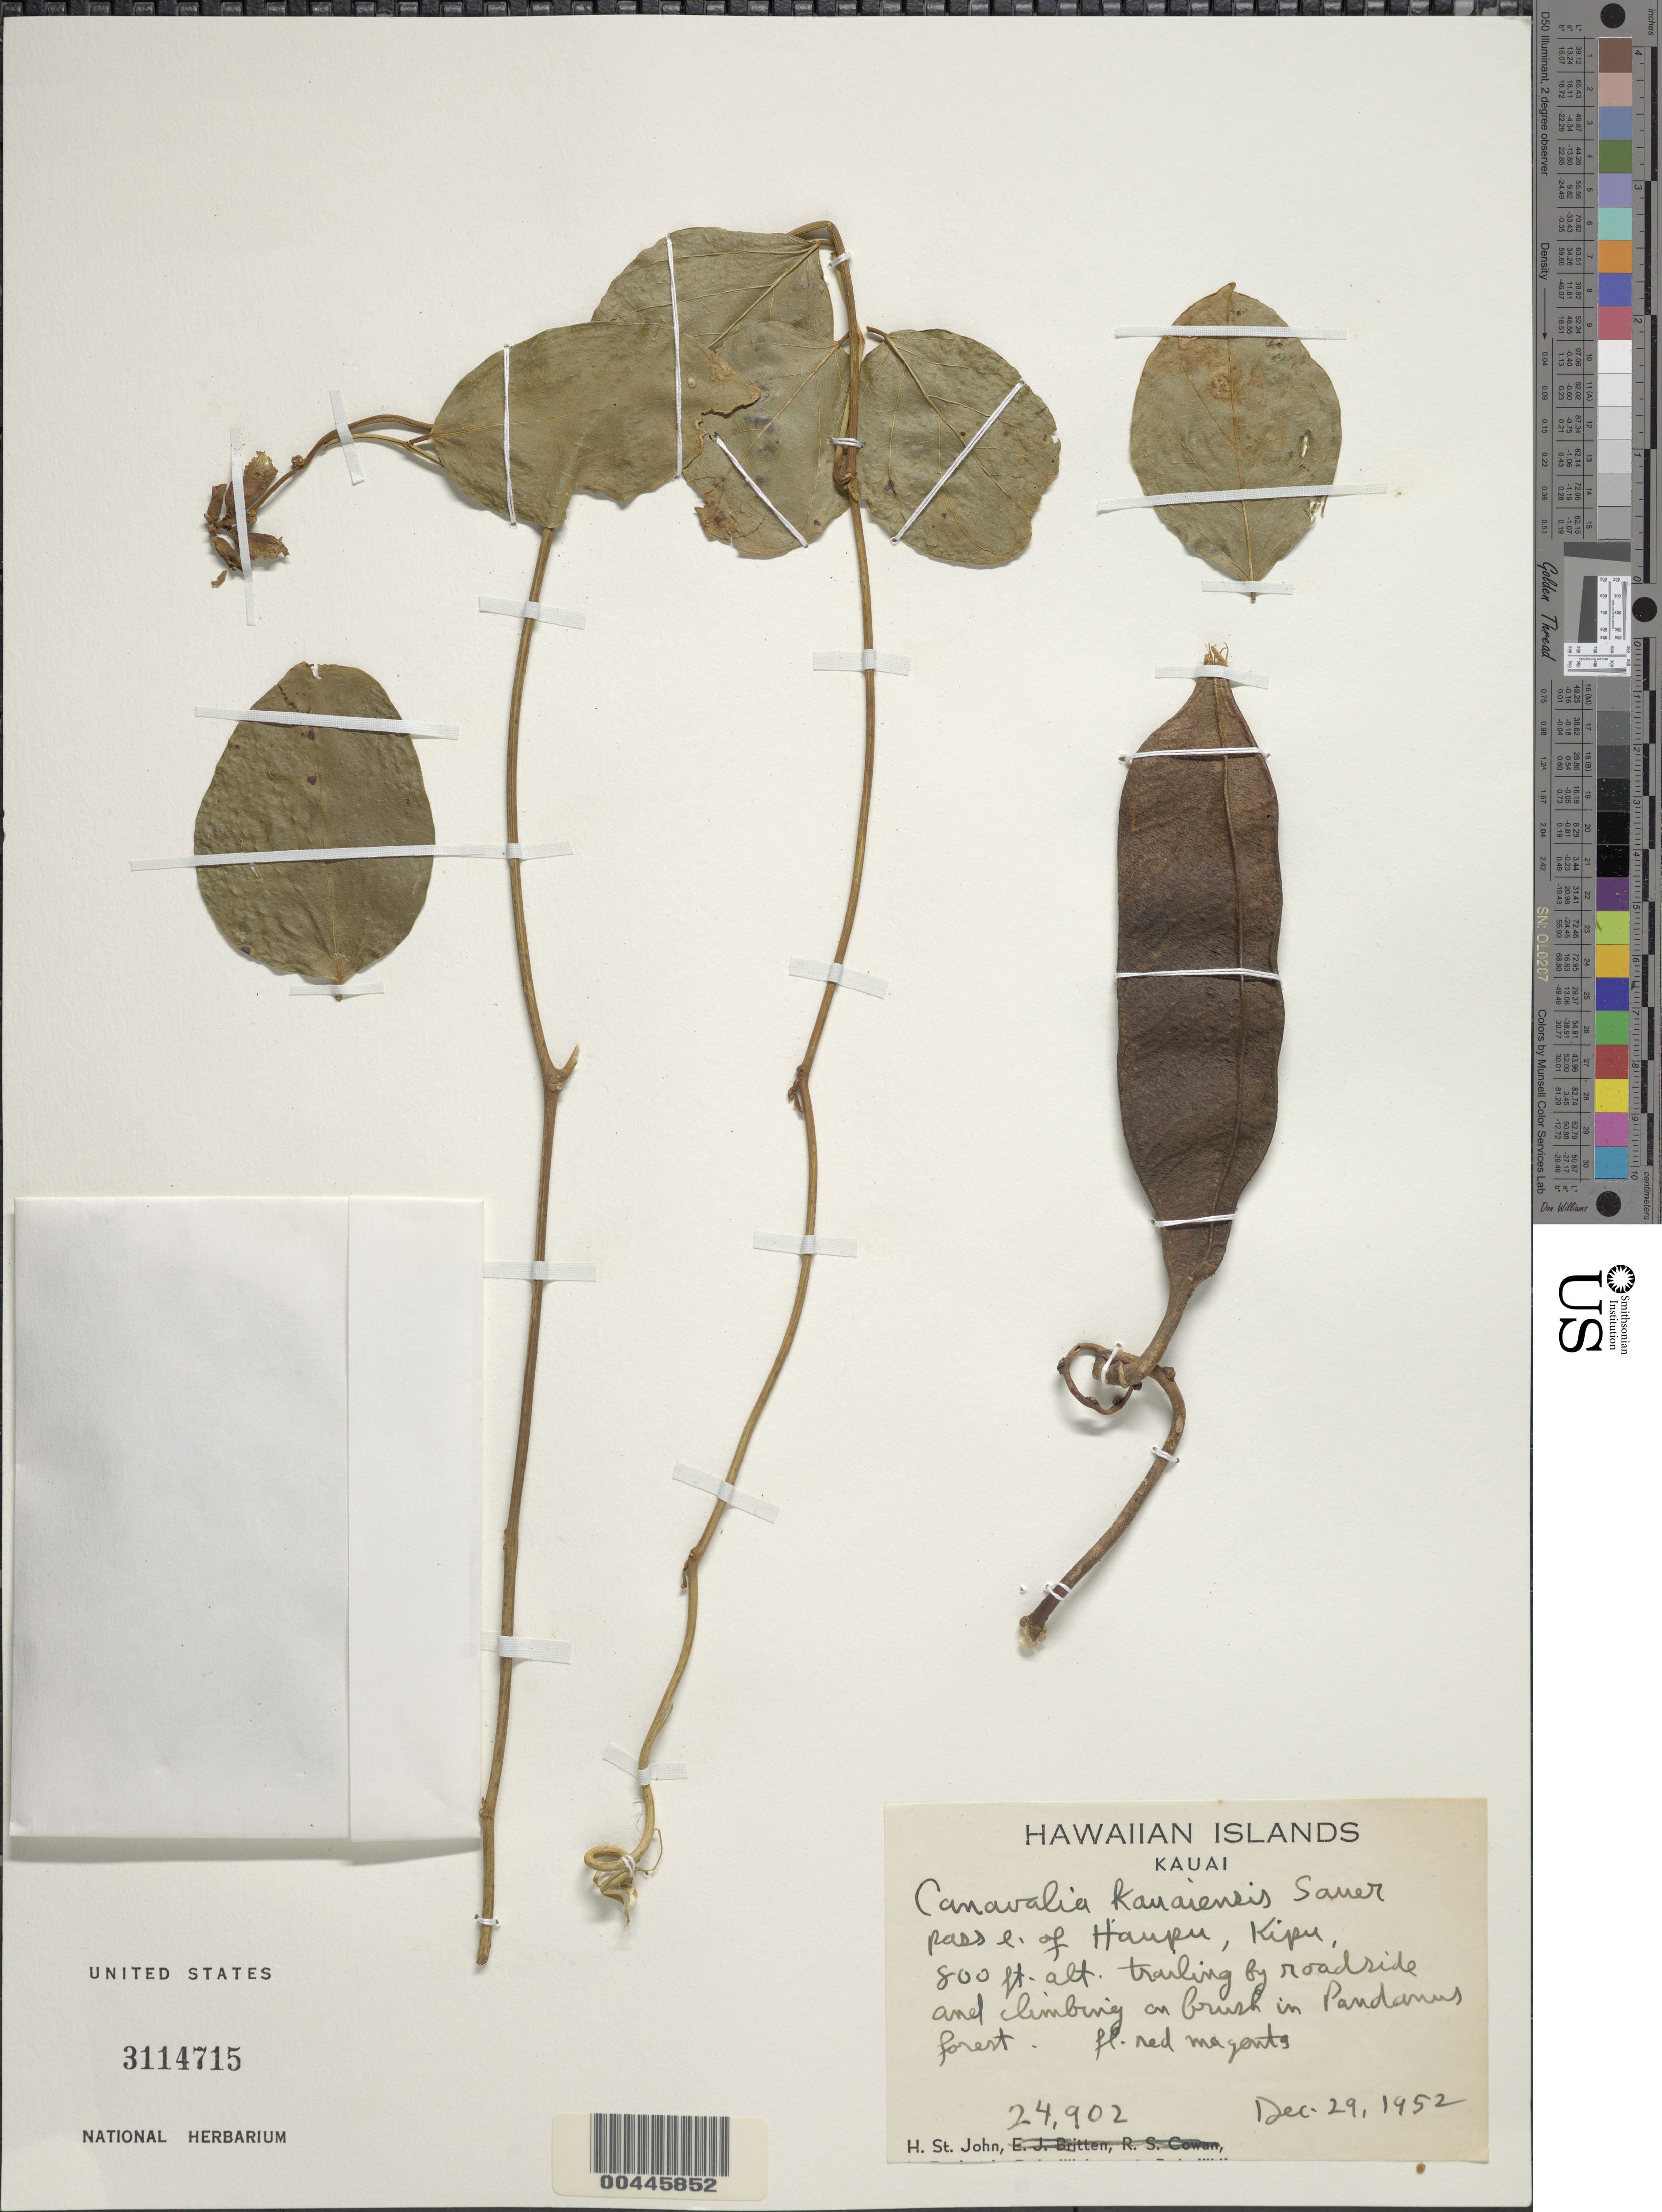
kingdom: Plantae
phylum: Tracheophyta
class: Magnoliopsida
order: Fabales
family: Fabaceae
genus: Canavalia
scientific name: Canavalia kauaiensis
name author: J.D. Sauer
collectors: H. St. John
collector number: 24902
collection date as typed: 29 Dec 1952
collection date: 1952-12-29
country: United States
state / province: Hawaii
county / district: Kauai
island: Kaua'i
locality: Pass E of Haupu, Kipu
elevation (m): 244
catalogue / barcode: US 3114715